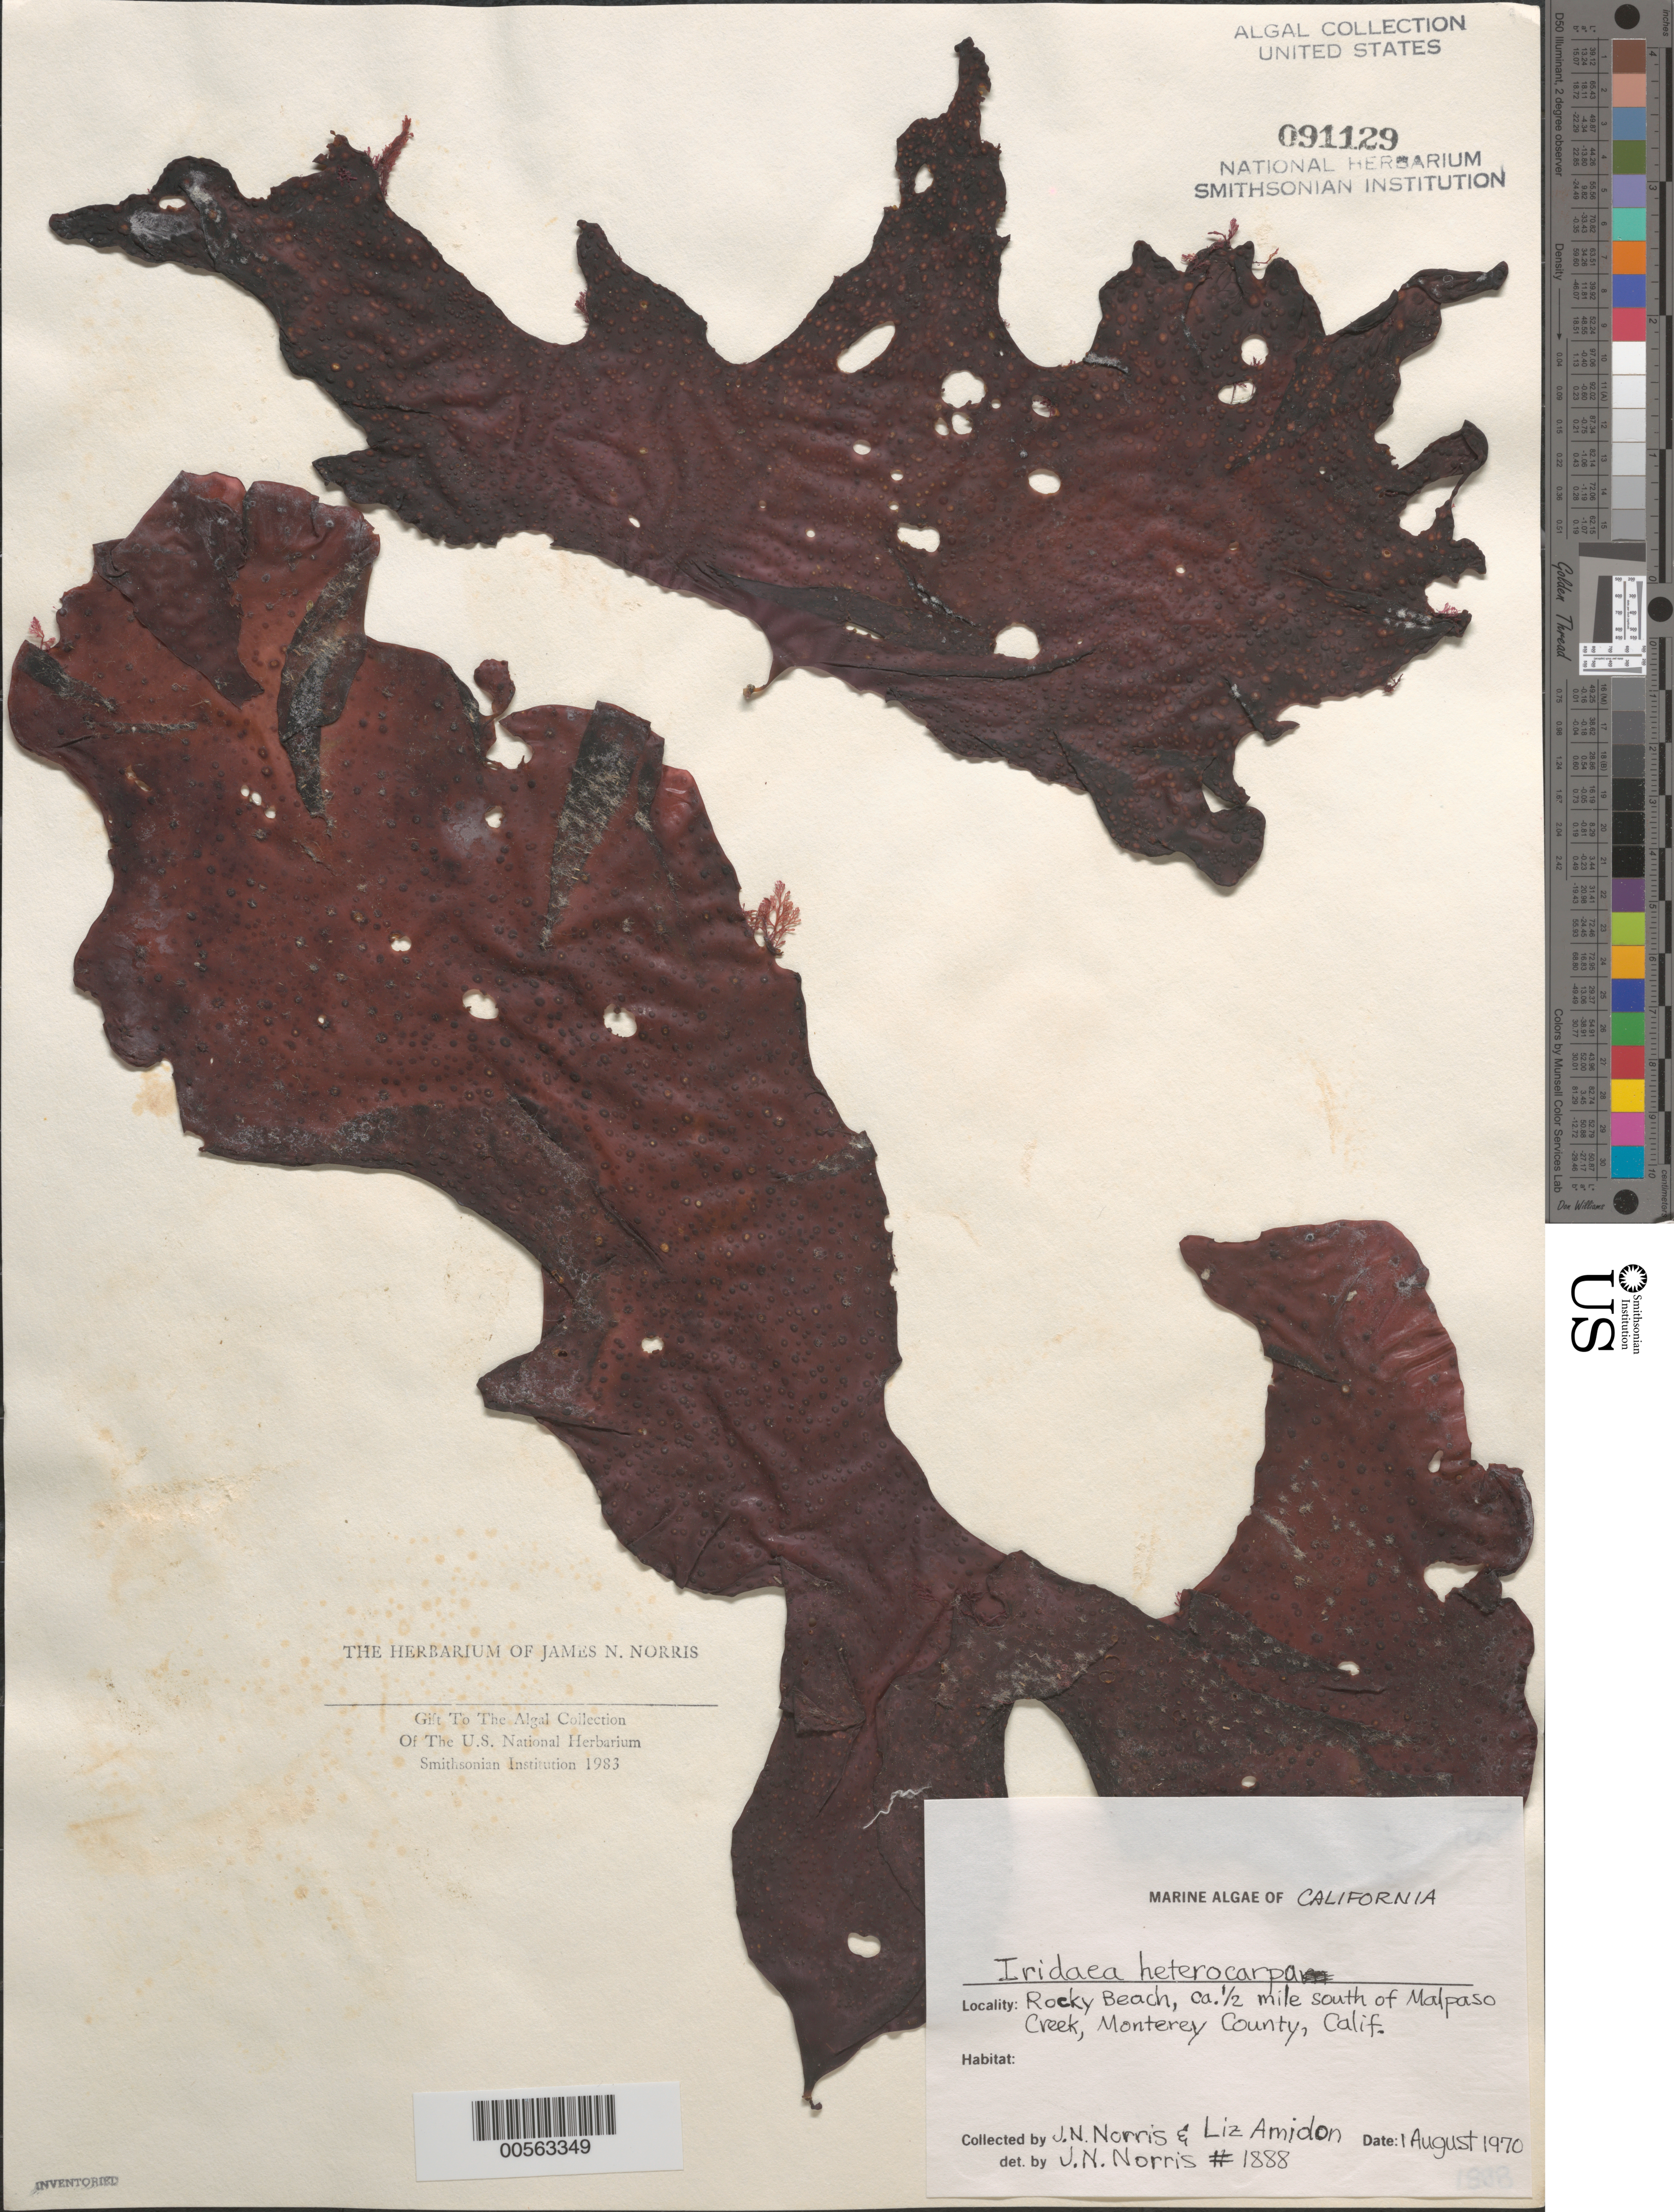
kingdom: Plantae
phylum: Rhodophyta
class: Florideophyceae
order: Gigartinales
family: Gigartinaceae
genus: Chondrus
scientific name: Chondrus crispus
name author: Stackh.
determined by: Algae name updating Project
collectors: J. N. Norris & E. Amidon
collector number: JN-1888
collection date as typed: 01 Aug 1970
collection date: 1970-08-01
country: United States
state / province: California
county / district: Monterey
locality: Rocky beach, ca. 0.5 mile south of Malpaso Creek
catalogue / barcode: US 91129